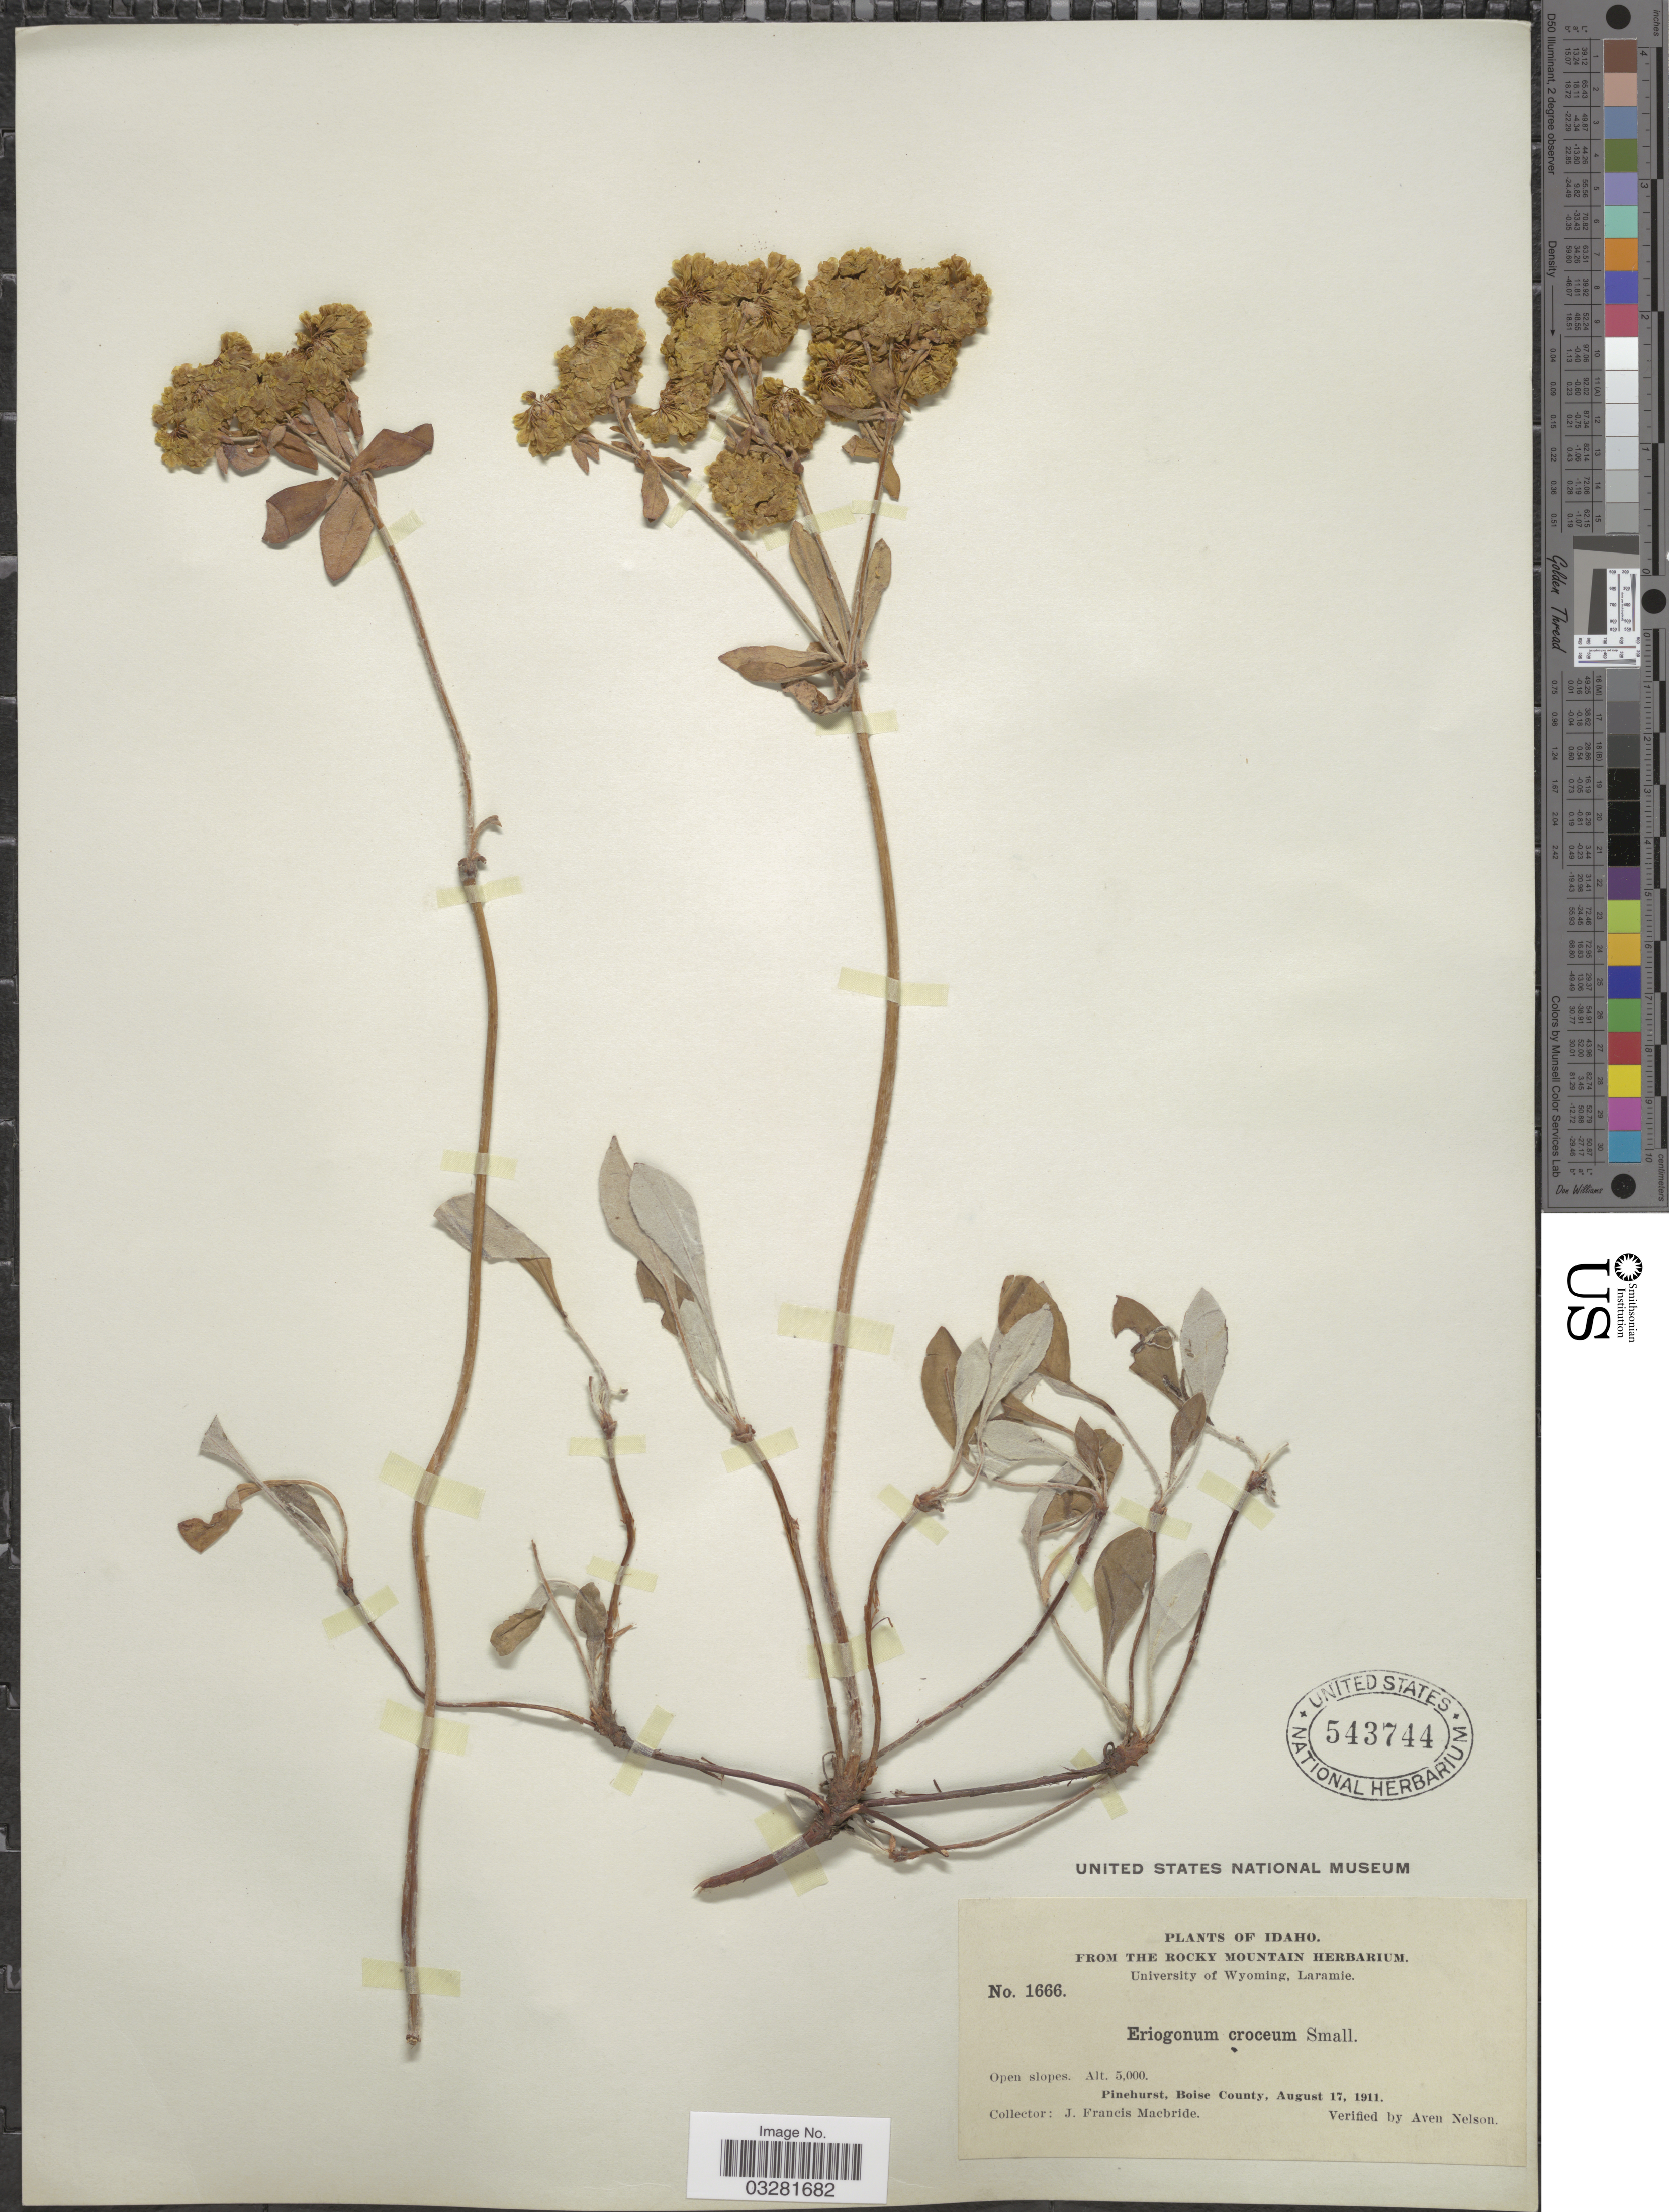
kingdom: Plantae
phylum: Tracheophyta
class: Magnoliopsida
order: Caryophyllales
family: Polygonaceae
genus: Eriogonum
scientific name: Eriogonum umbellatum var. stellatum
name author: (Benth.) M.E. Jones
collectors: J. F. Macbride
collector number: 1666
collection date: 1911-08-17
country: United States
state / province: Idaho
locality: Pinehurst, Boise County.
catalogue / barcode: US 543744